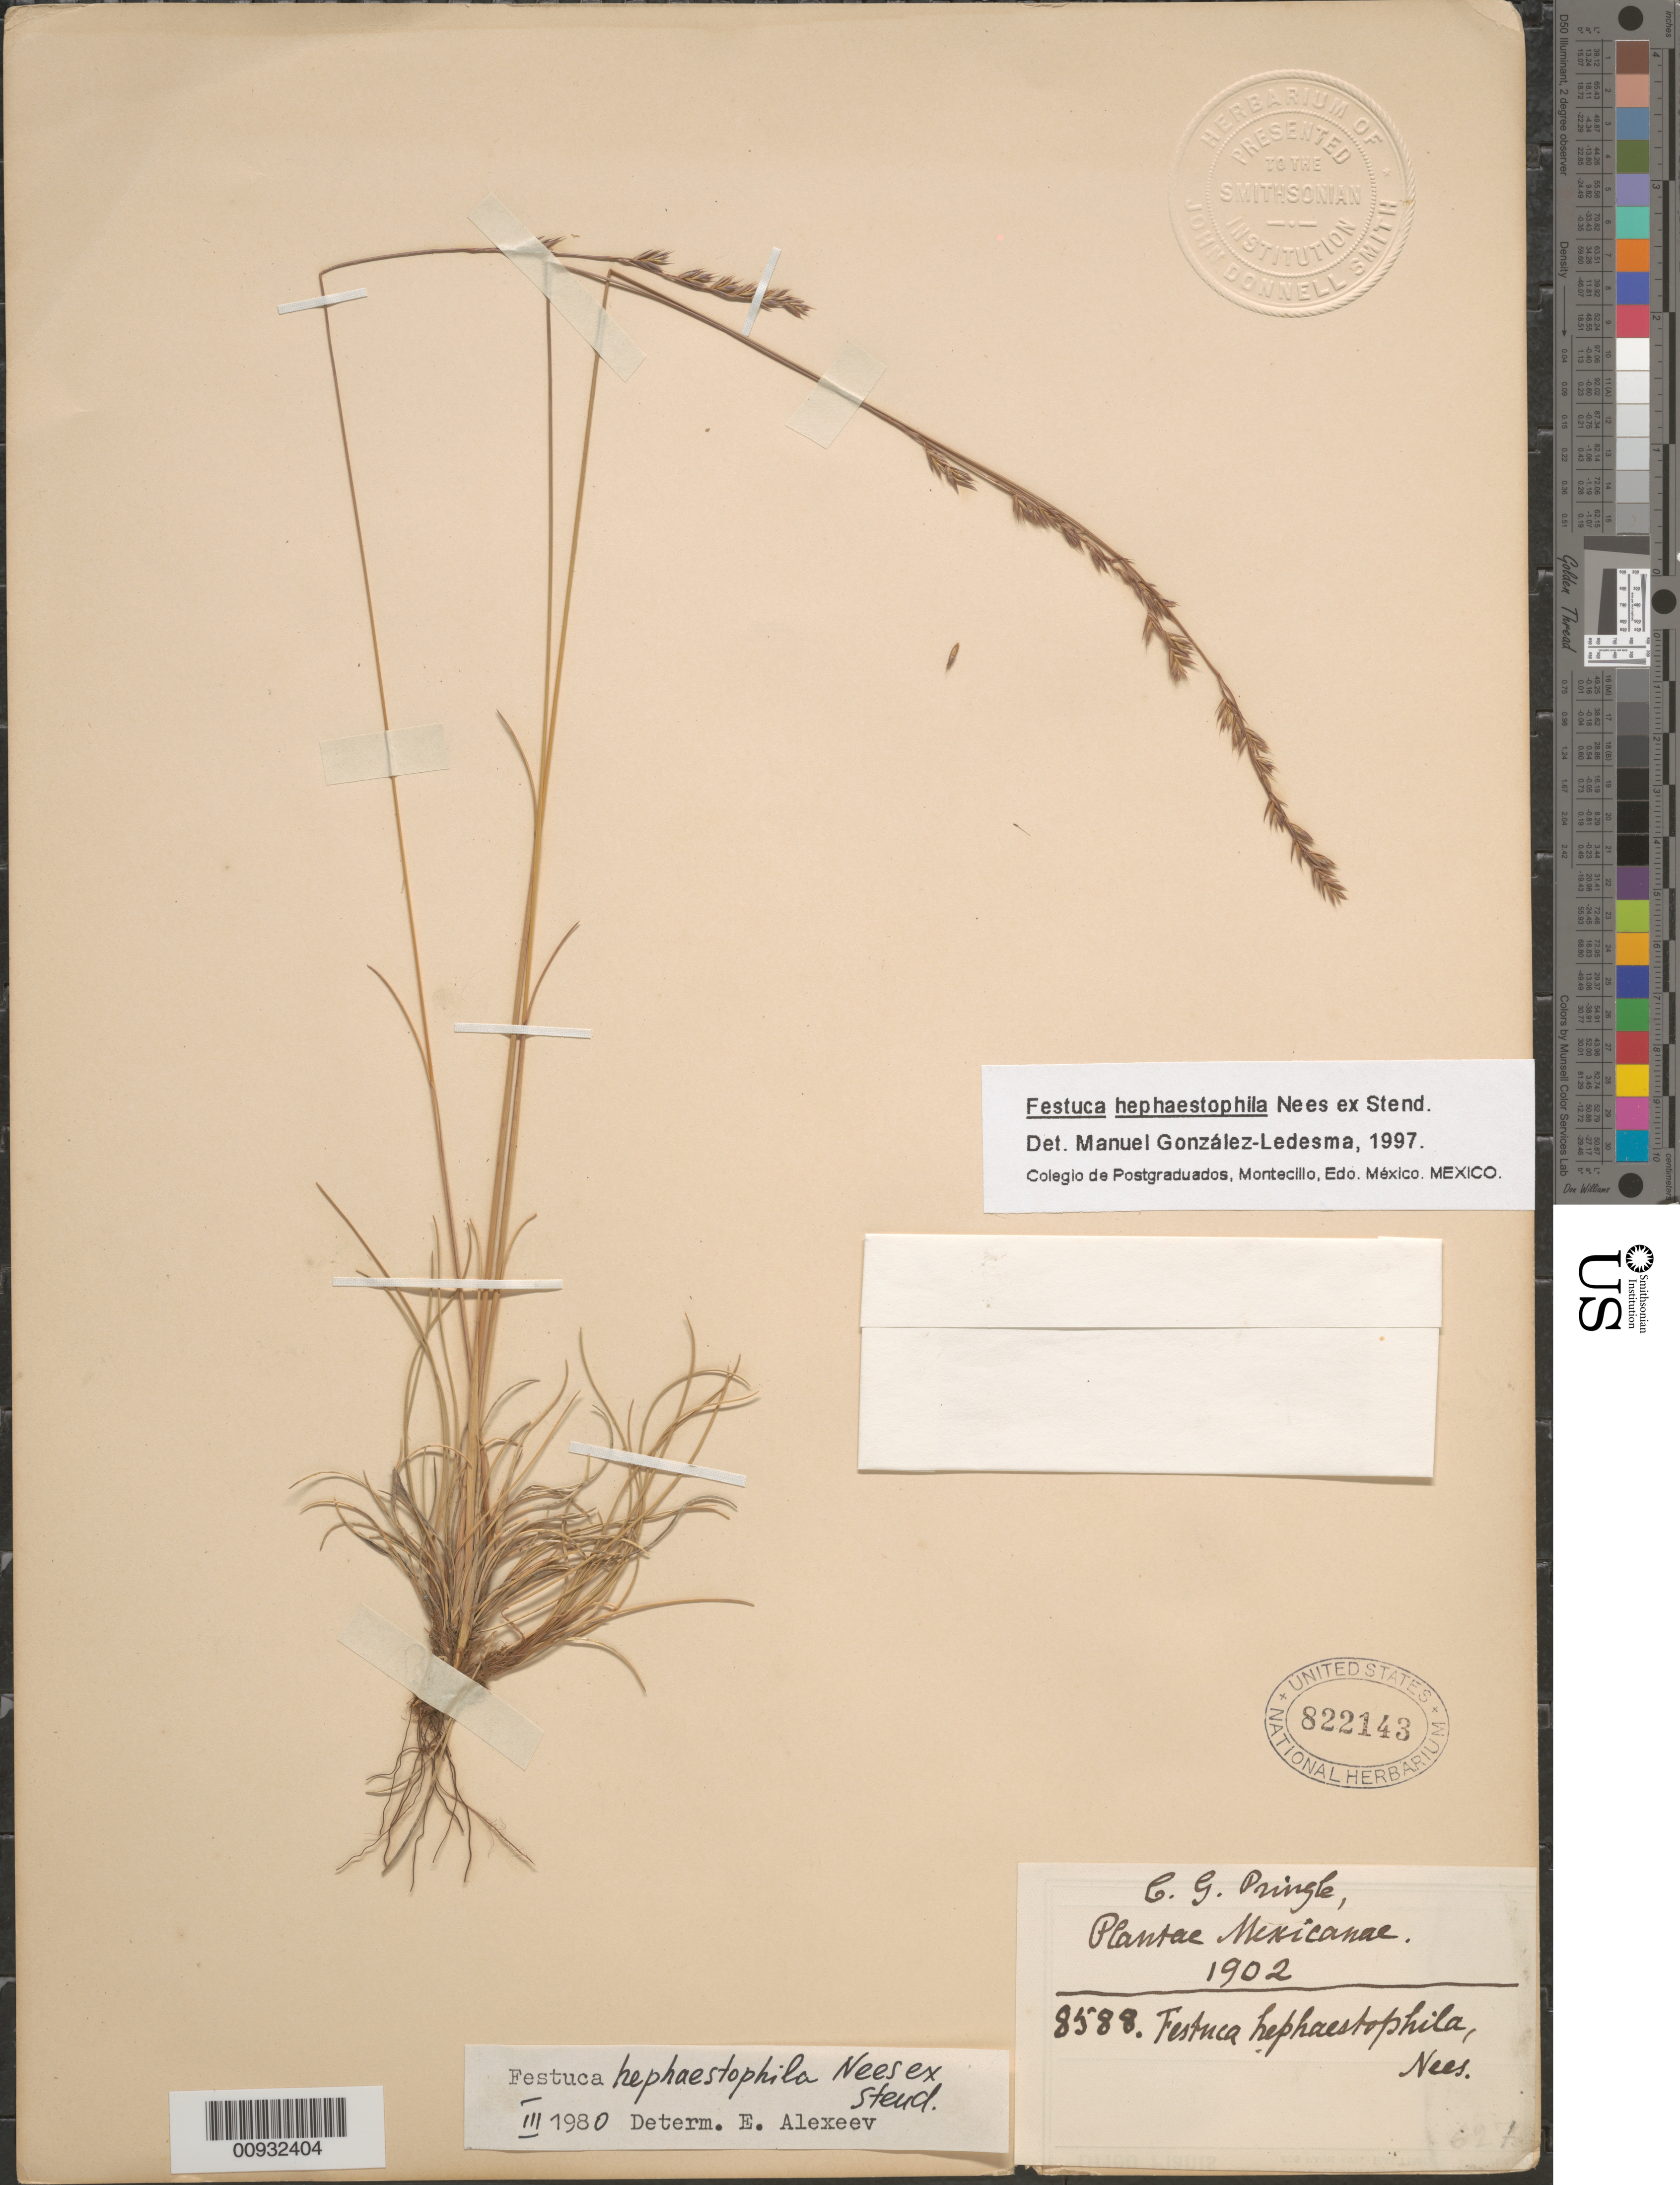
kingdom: Plantae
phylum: Tracheophyta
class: Liliopsida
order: Poales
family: Poaceae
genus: Festuca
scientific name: Festuca hephaestophila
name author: Nees ex Steud.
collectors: C. G. Pringle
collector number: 8588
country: Mexico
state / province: Puebla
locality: Mt. Orizaba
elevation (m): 4267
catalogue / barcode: US 822143